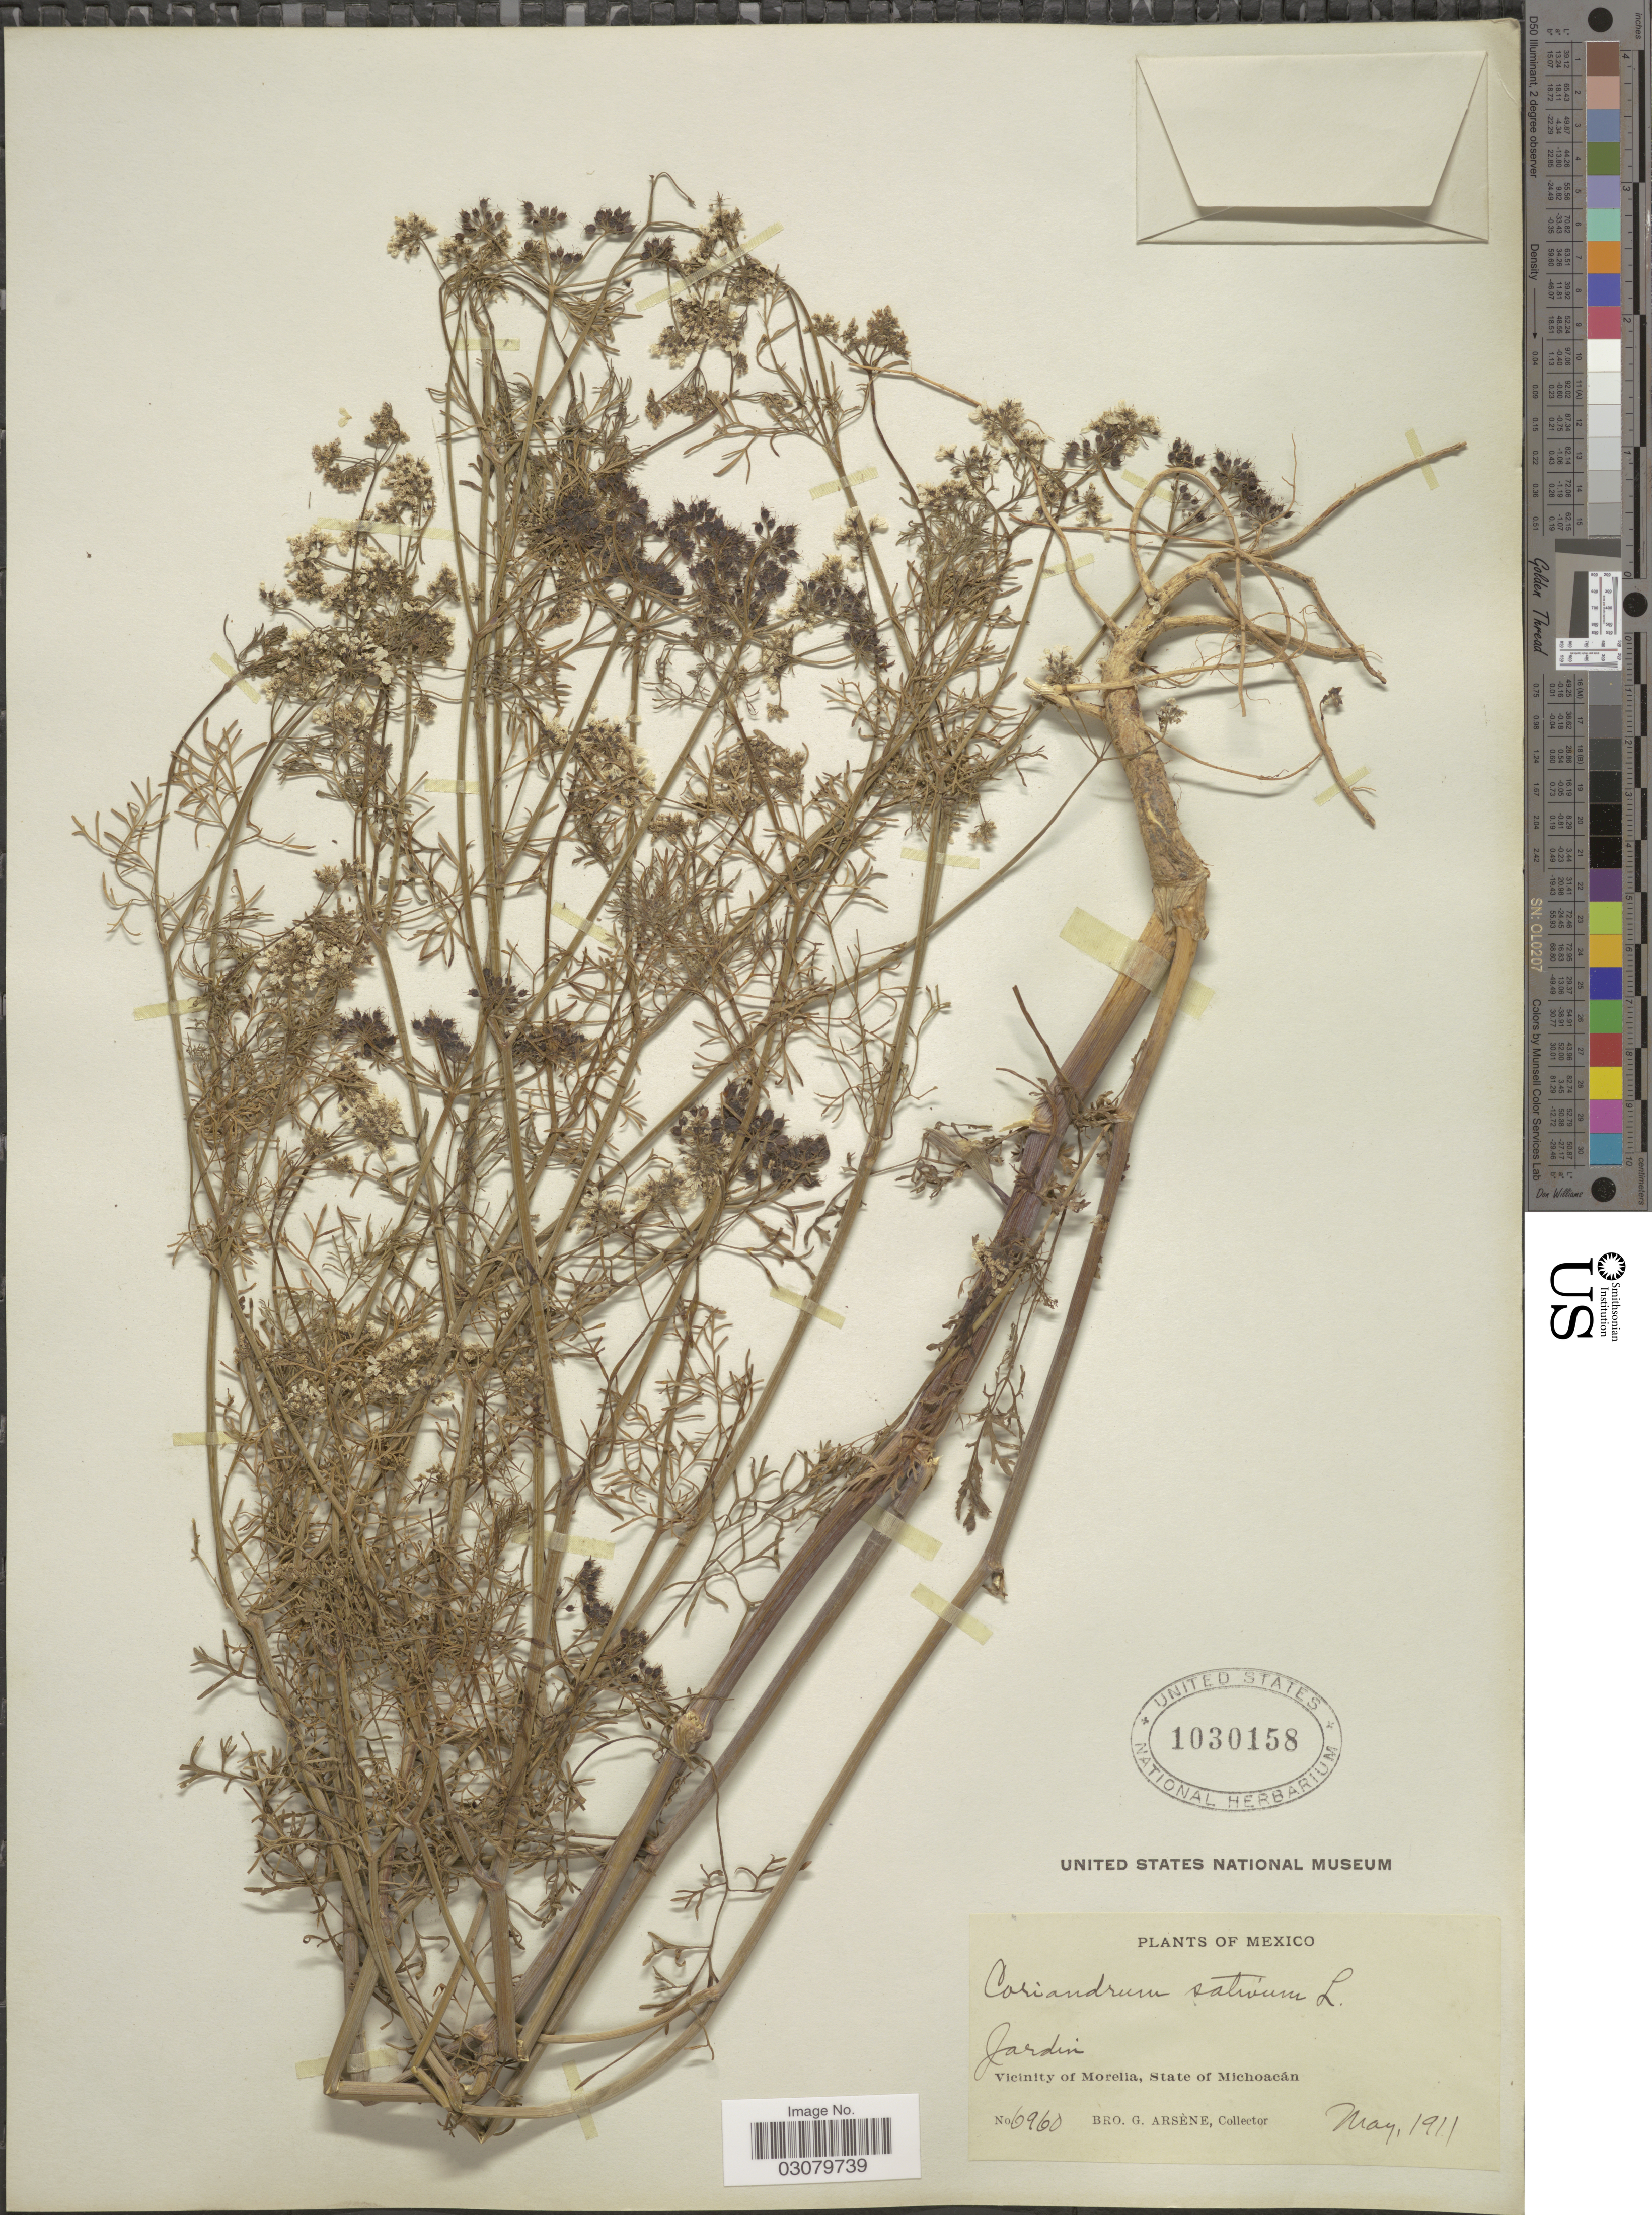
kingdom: Plantae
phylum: Tracheophyta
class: Magnoliopsida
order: Apiales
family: Apiaceae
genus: Coriandrum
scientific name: Coriandrum sativum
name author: L.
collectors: Bro. G. Arsène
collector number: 6960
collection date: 1911-05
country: Mexico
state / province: Michoacán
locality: Jardin, Vicinity of Morelia.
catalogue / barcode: US 1030158